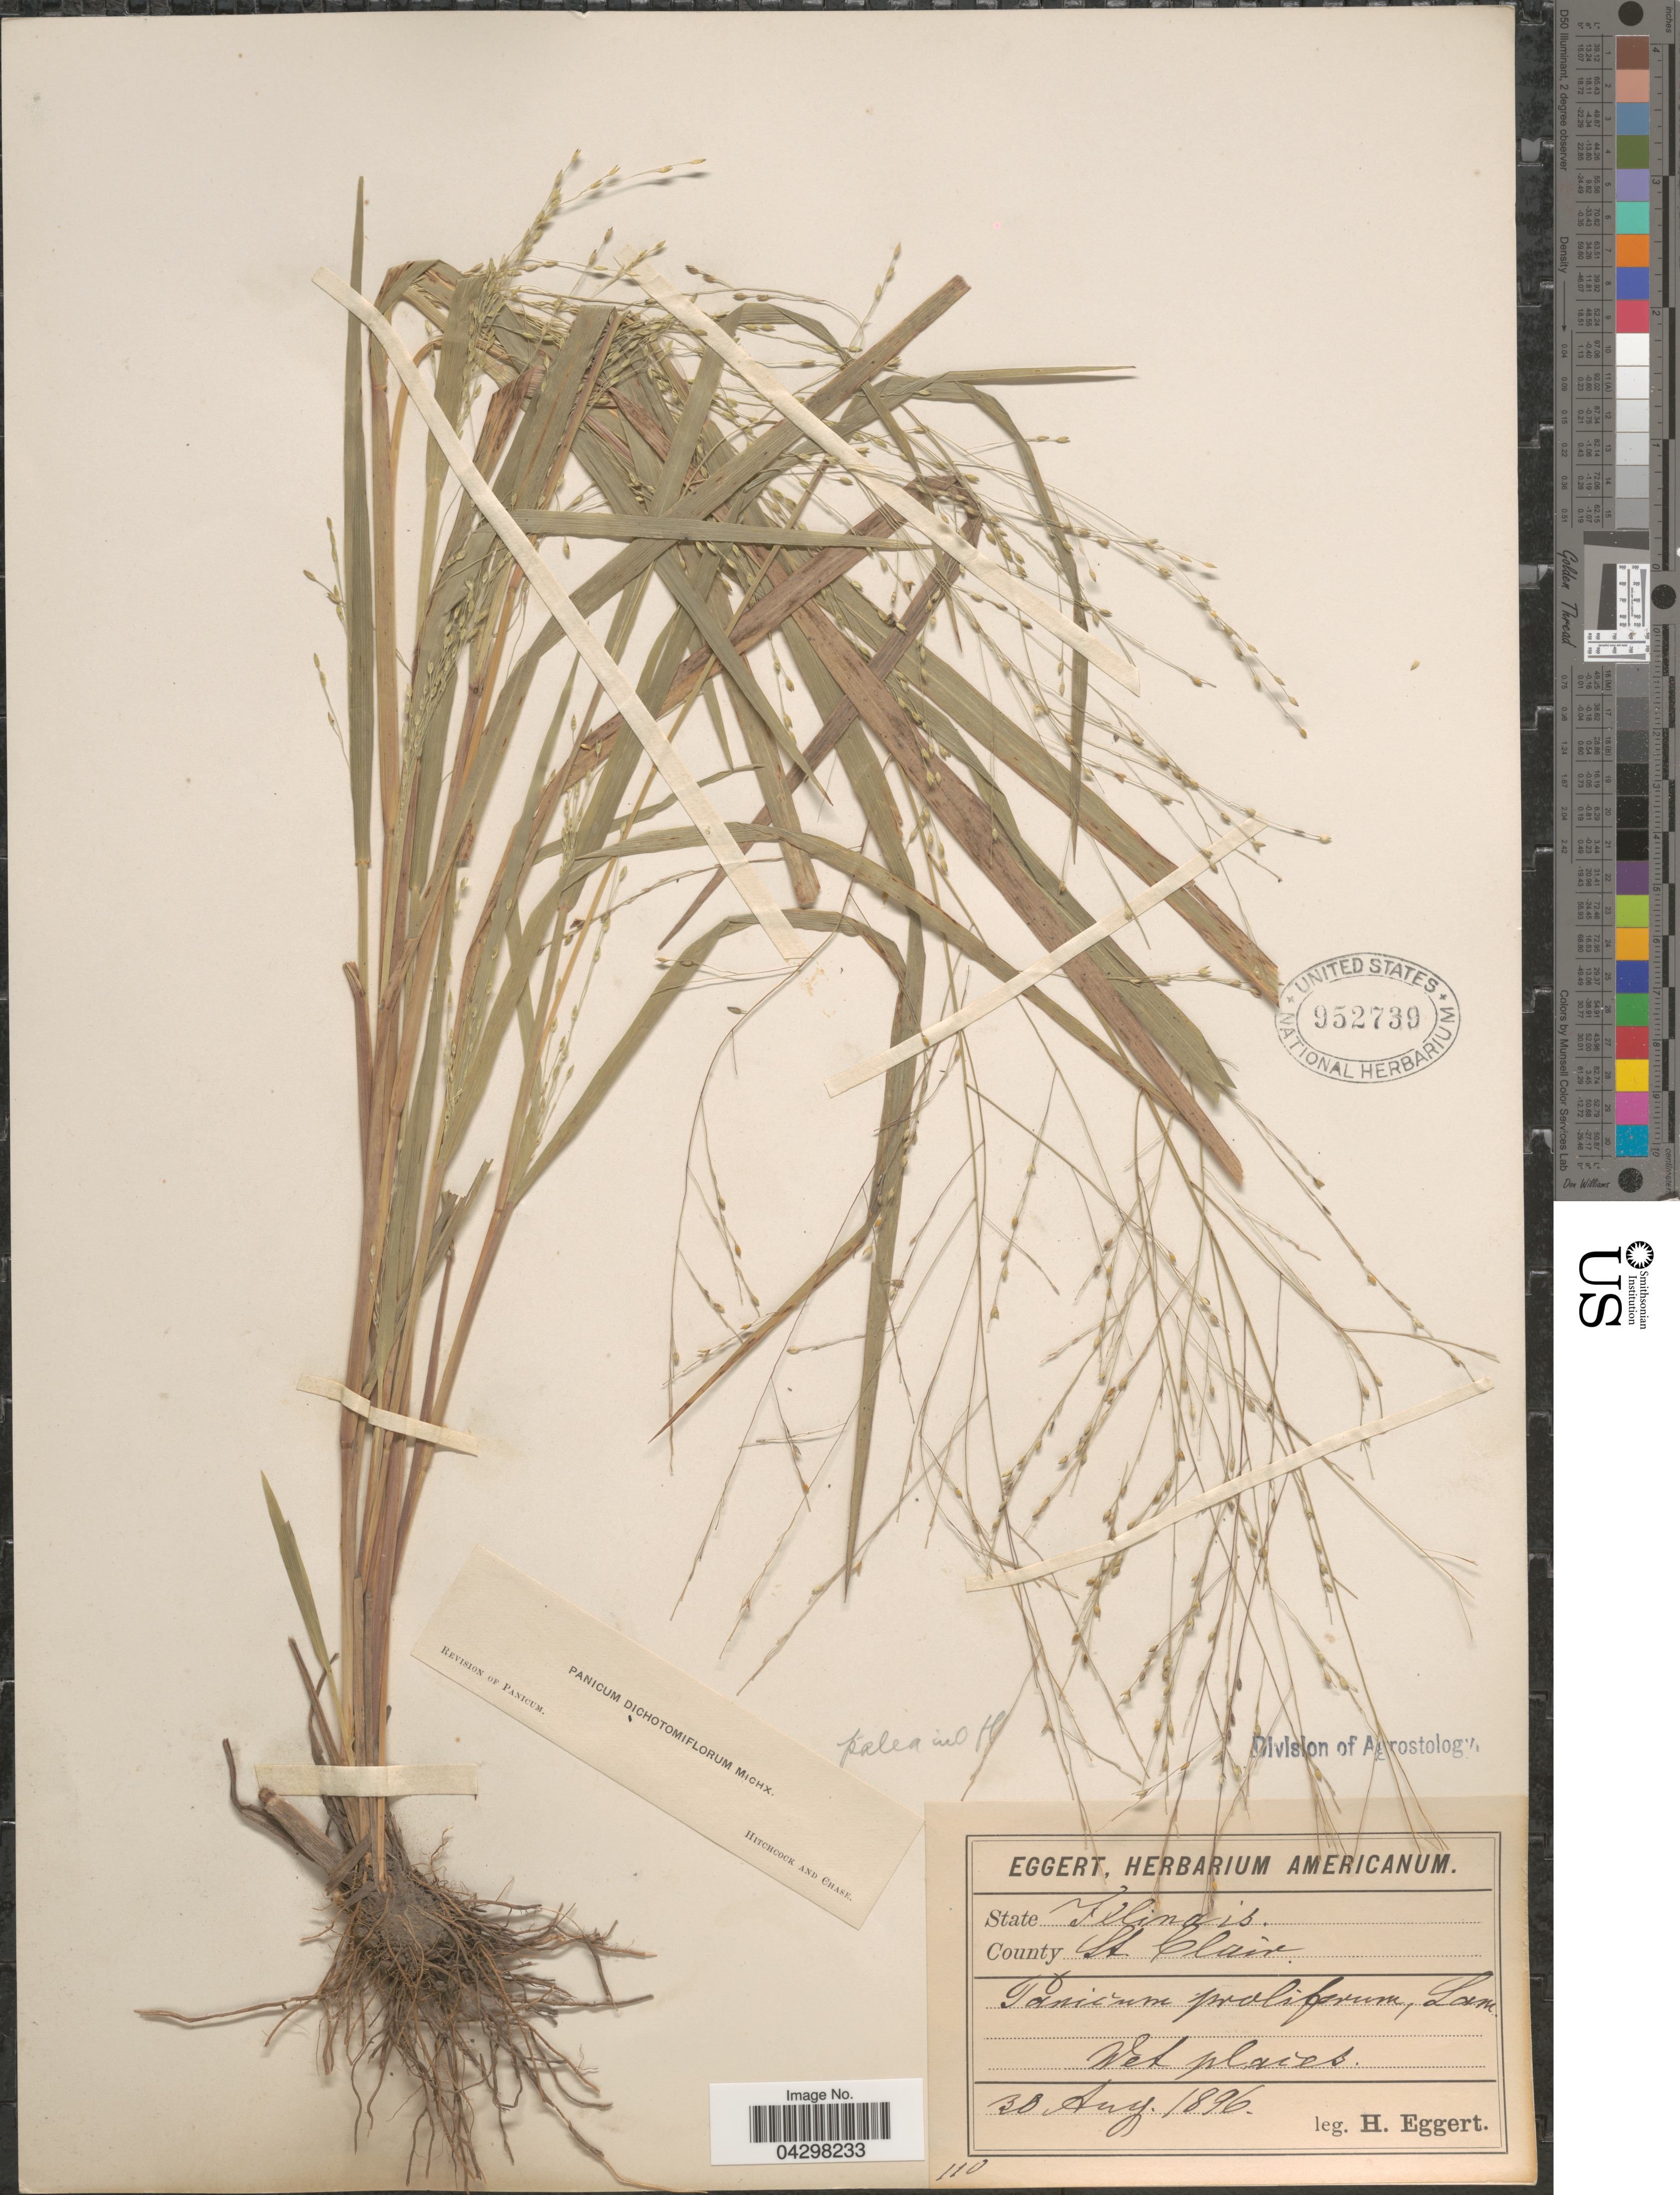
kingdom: Plantae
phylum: Tracheophyta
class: Liliopsida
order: Poales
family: Poaceae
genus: Panicum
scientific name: Panicum dichotomiflorum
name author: Michx.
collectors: H. Eggert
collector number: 110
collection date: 1896-08-30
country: United States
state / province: Illinois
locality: County St. Clair. Wet places.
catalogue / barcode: US 952739